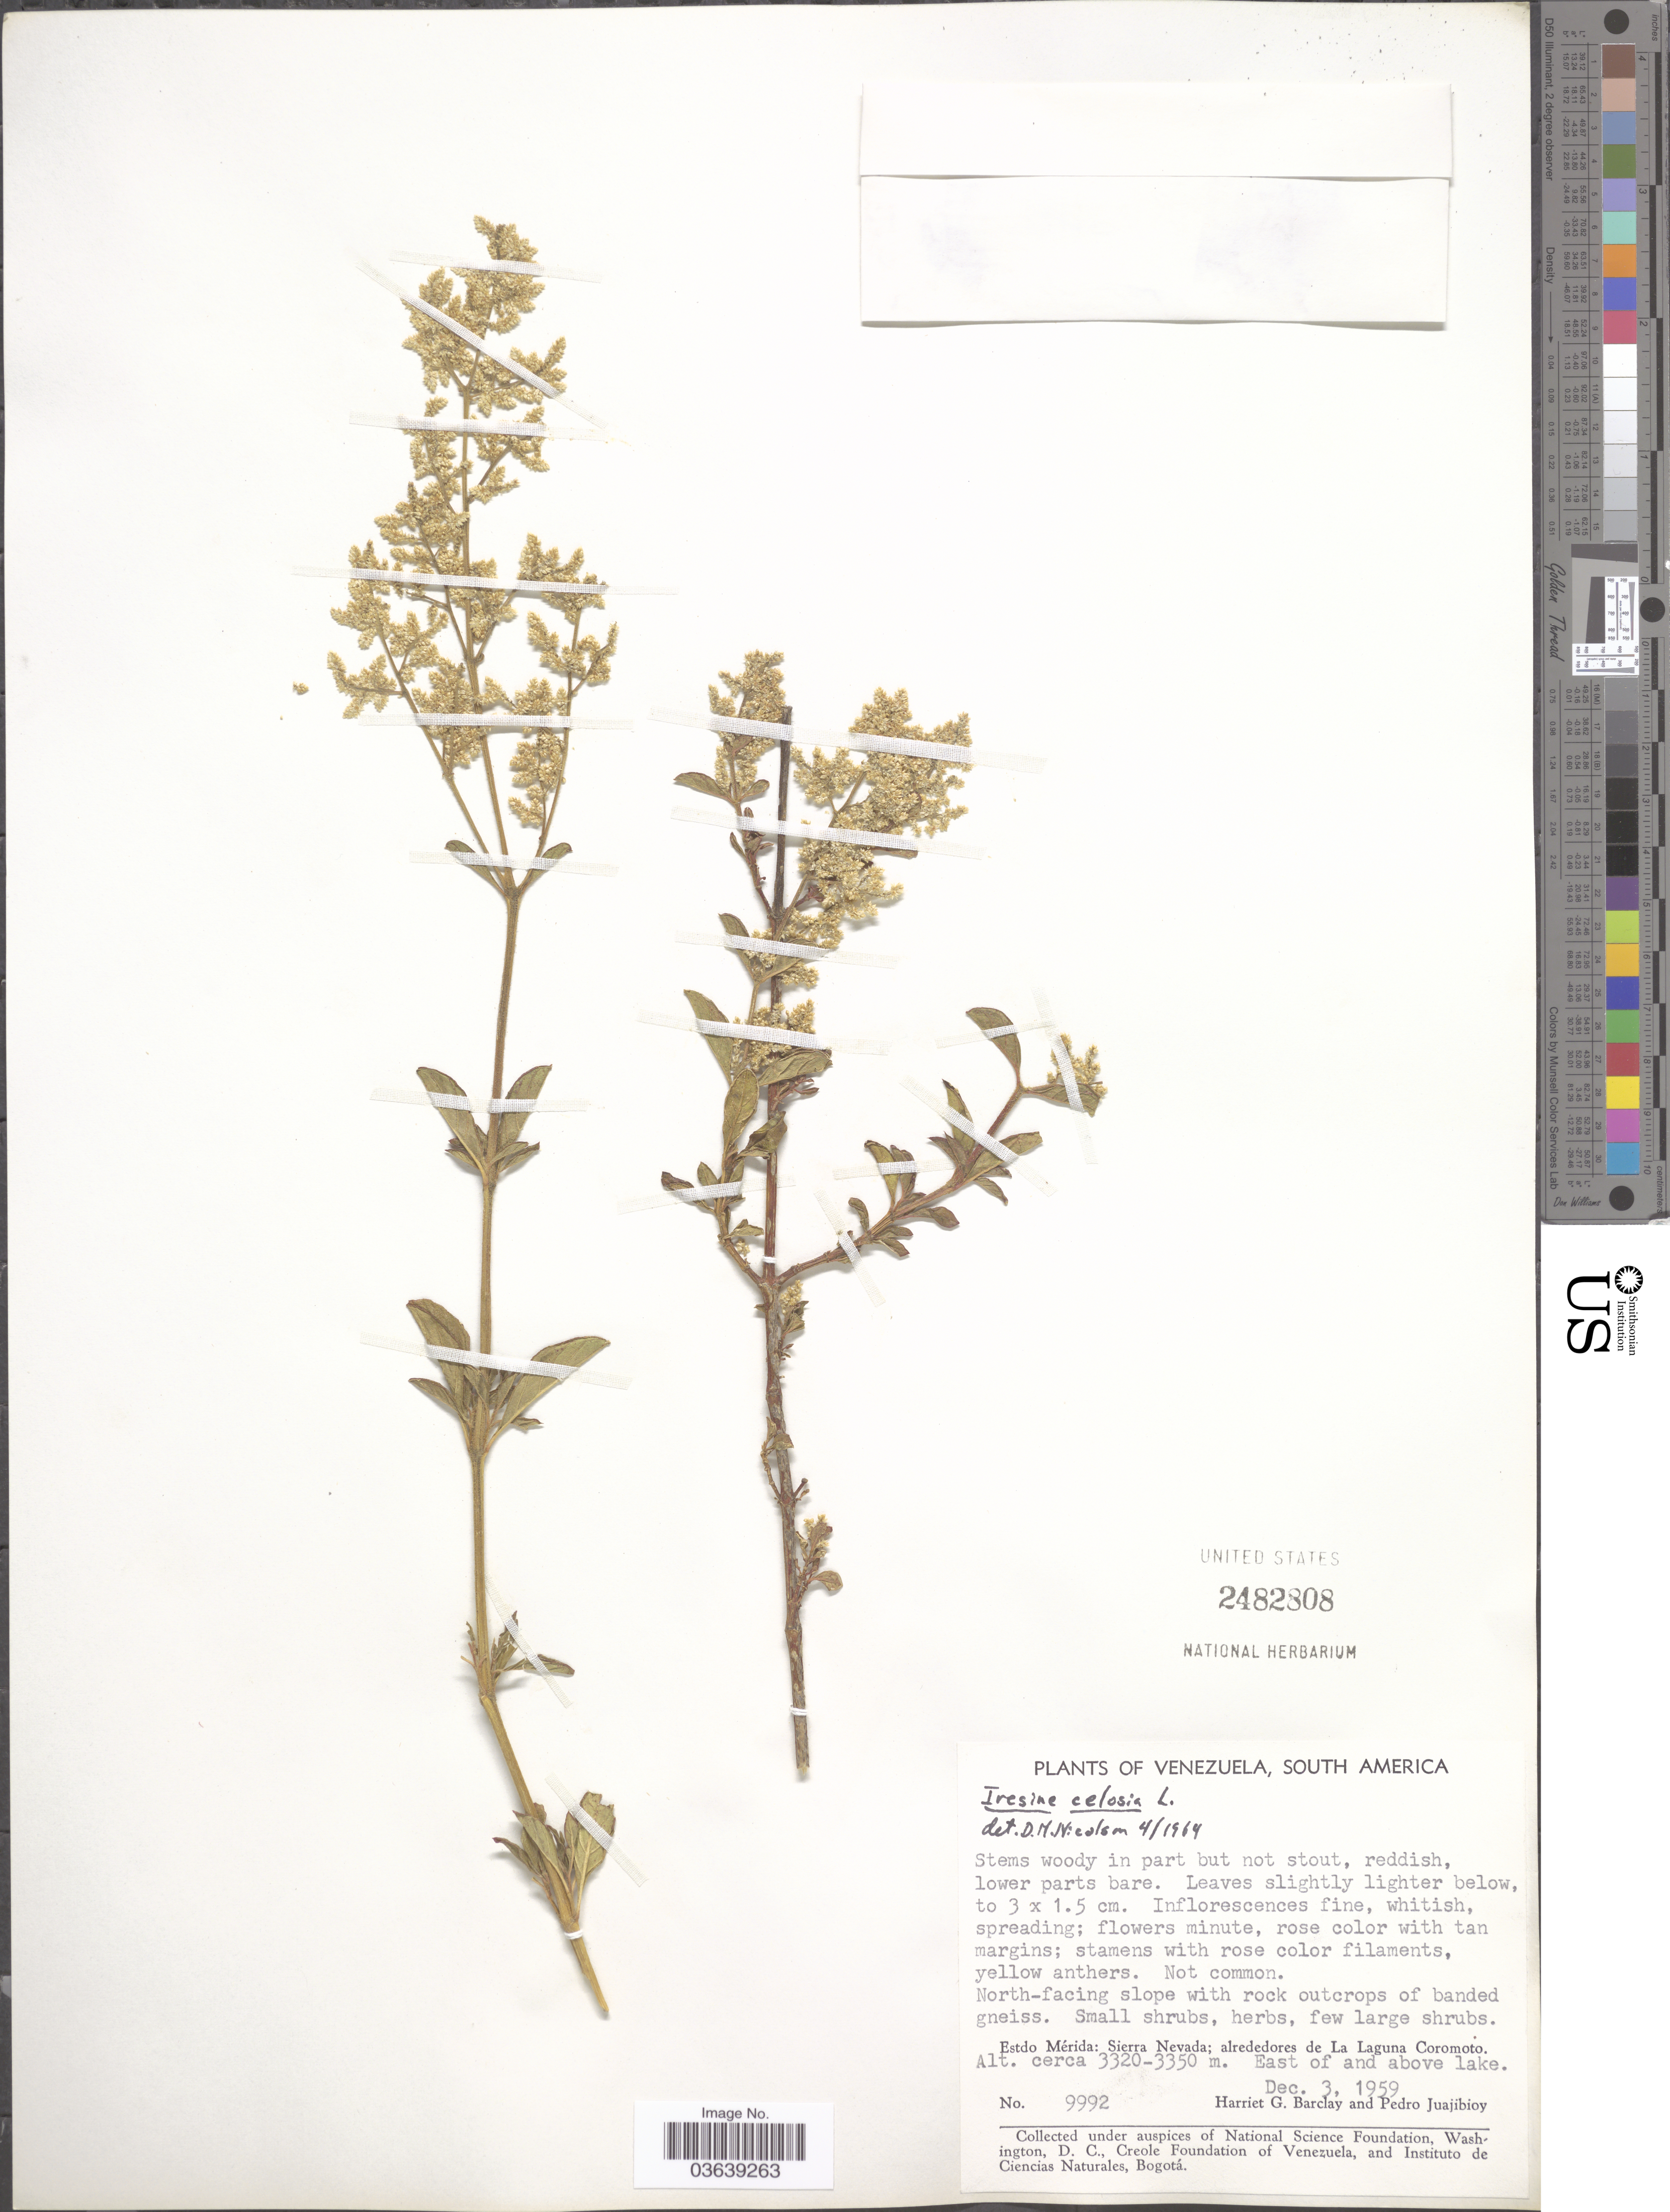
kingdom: Plantae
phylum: Tracheophyta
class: Magnoliopsida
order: Caryophyllales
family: Amaranthaceae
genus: Iresine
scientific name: Iresine celosia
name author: L.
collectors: H. G. Barclay & P. Juajibioy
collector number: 9992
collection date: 1959-12-03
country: Venezuela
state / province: Mérida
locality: Sierra Nevada; alrededores de La Laguna Coromoto. East of and above lake.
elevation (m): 3320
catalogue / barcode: US 2482808